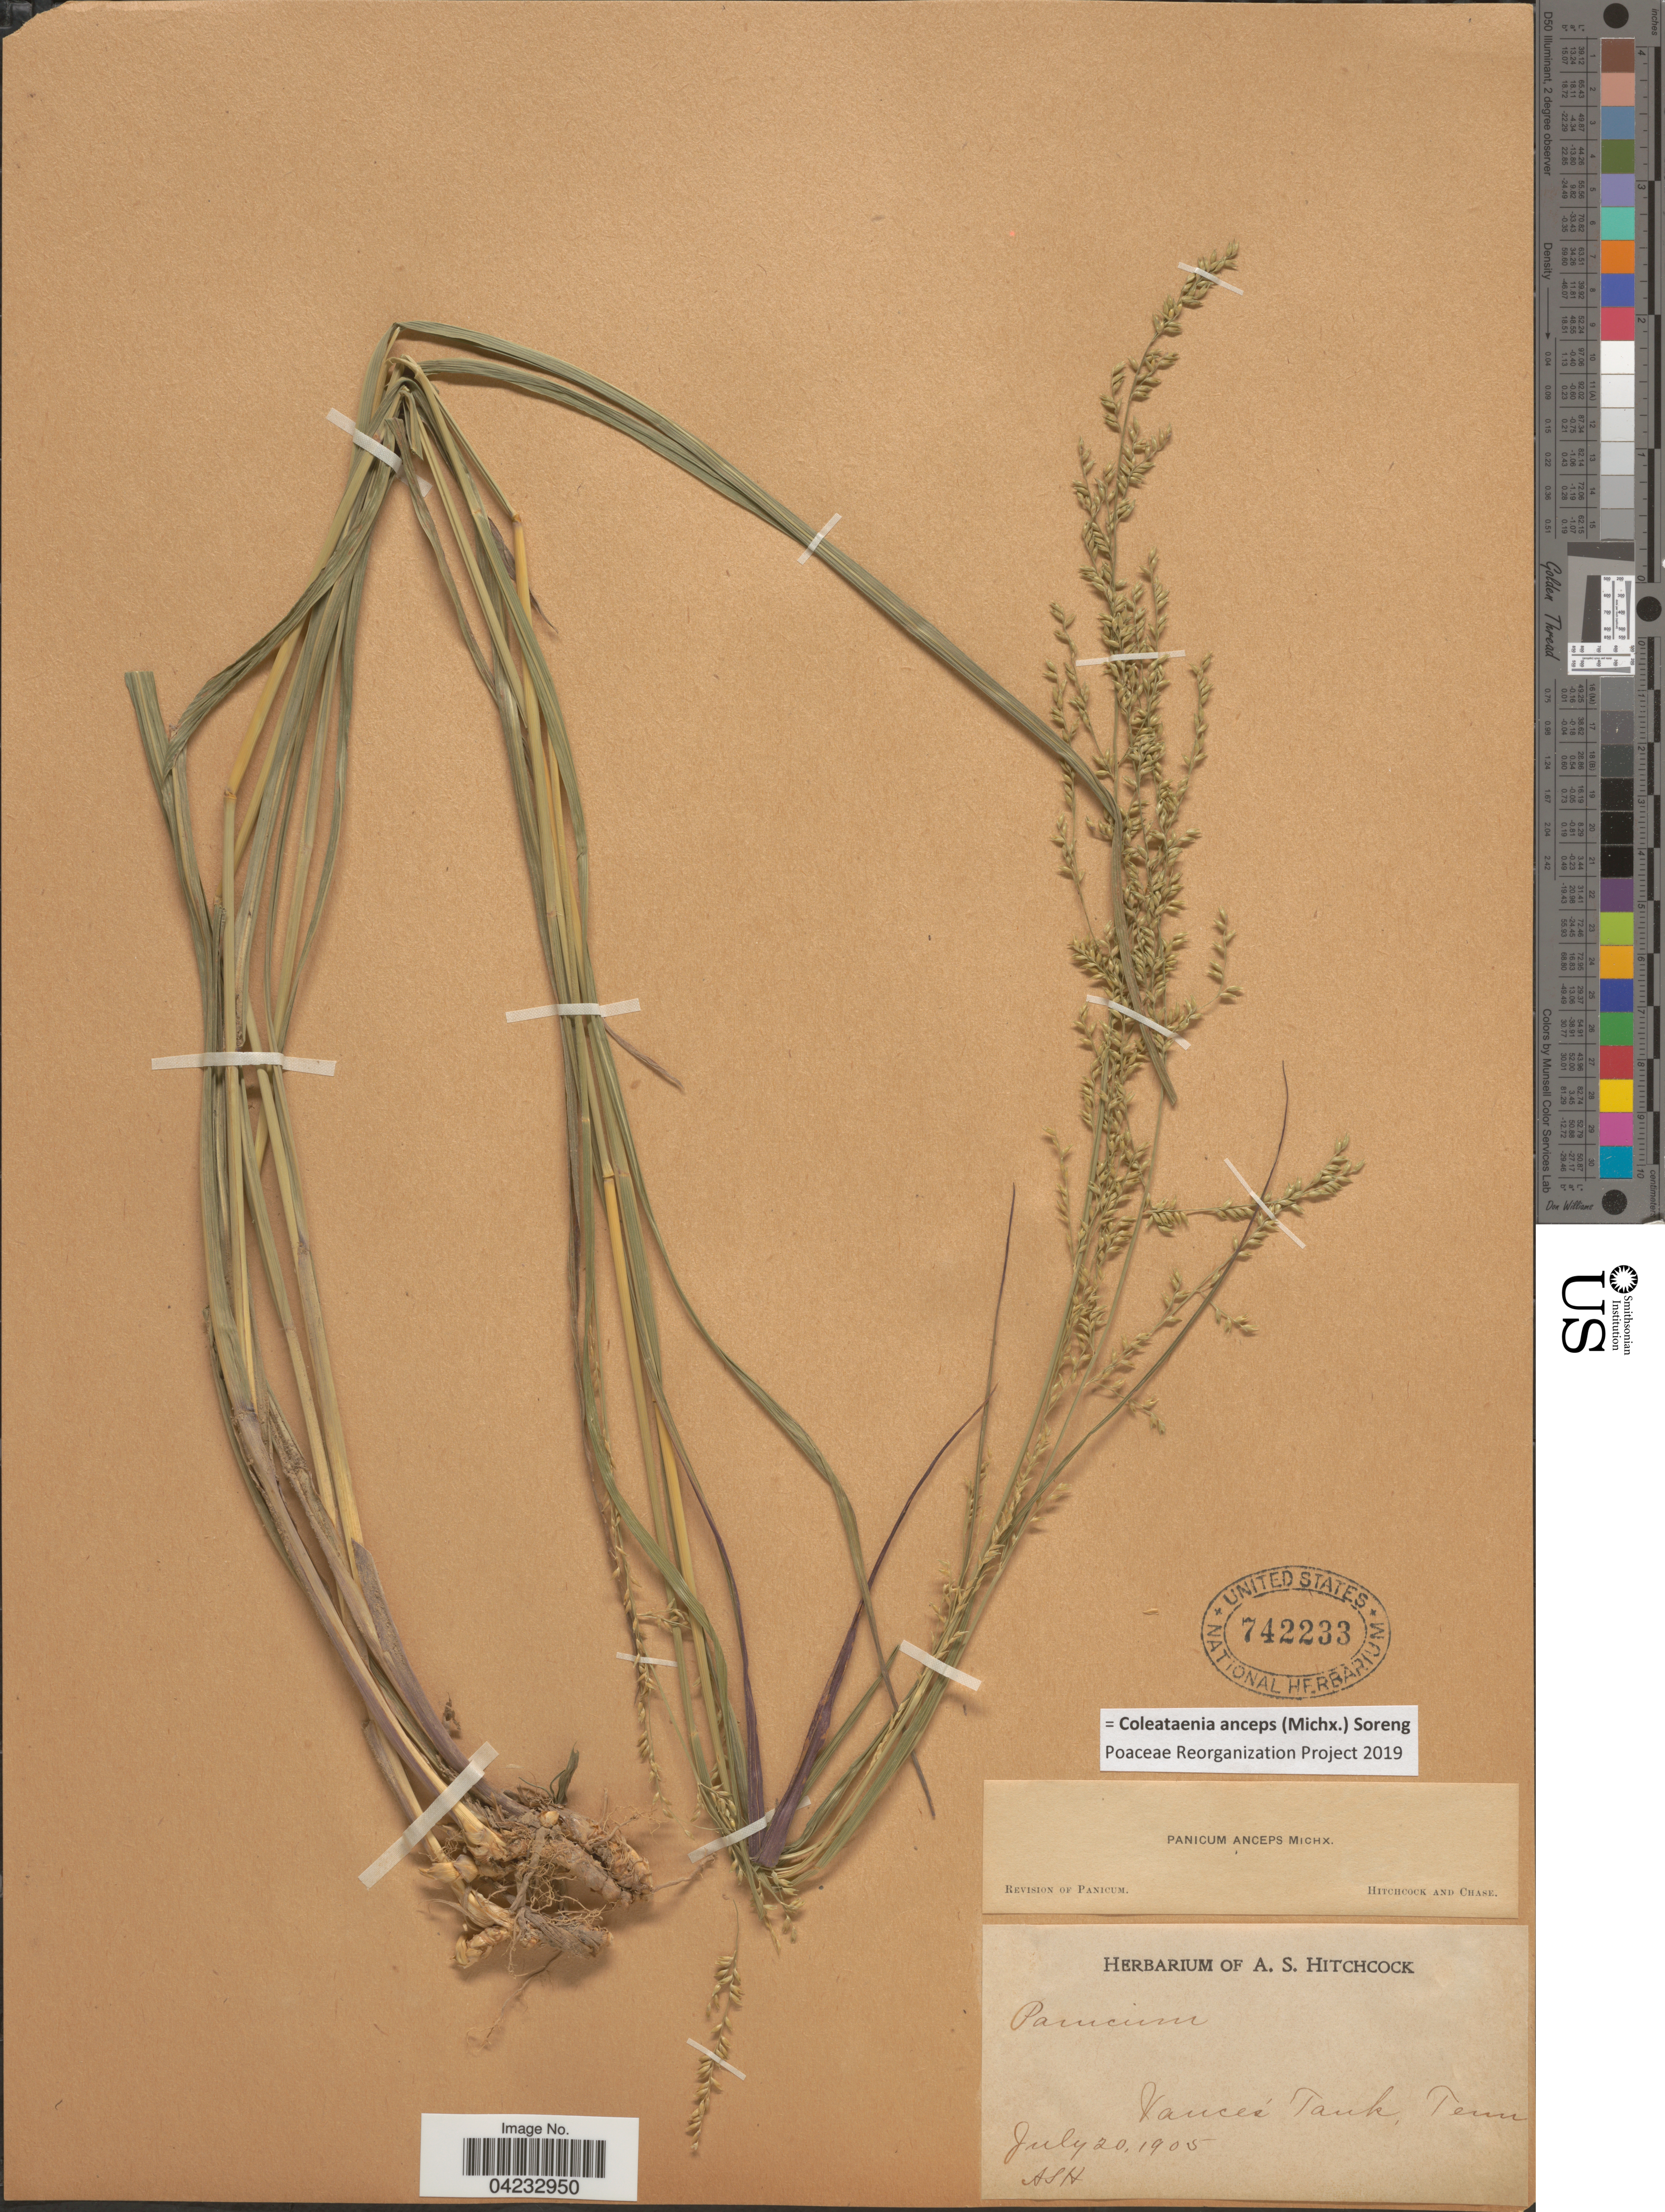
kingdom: Plantae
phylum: Tracheophyta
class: Liliopsida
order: Poales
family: Poaceae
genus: Coleataenia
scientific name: Coleataenia anceps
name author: (Michx.) Soreng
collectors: A. S. Hitchcock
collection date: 1905-07-20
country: United States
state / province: Tennessee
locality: Vance's Tank.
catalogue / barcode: US 742233